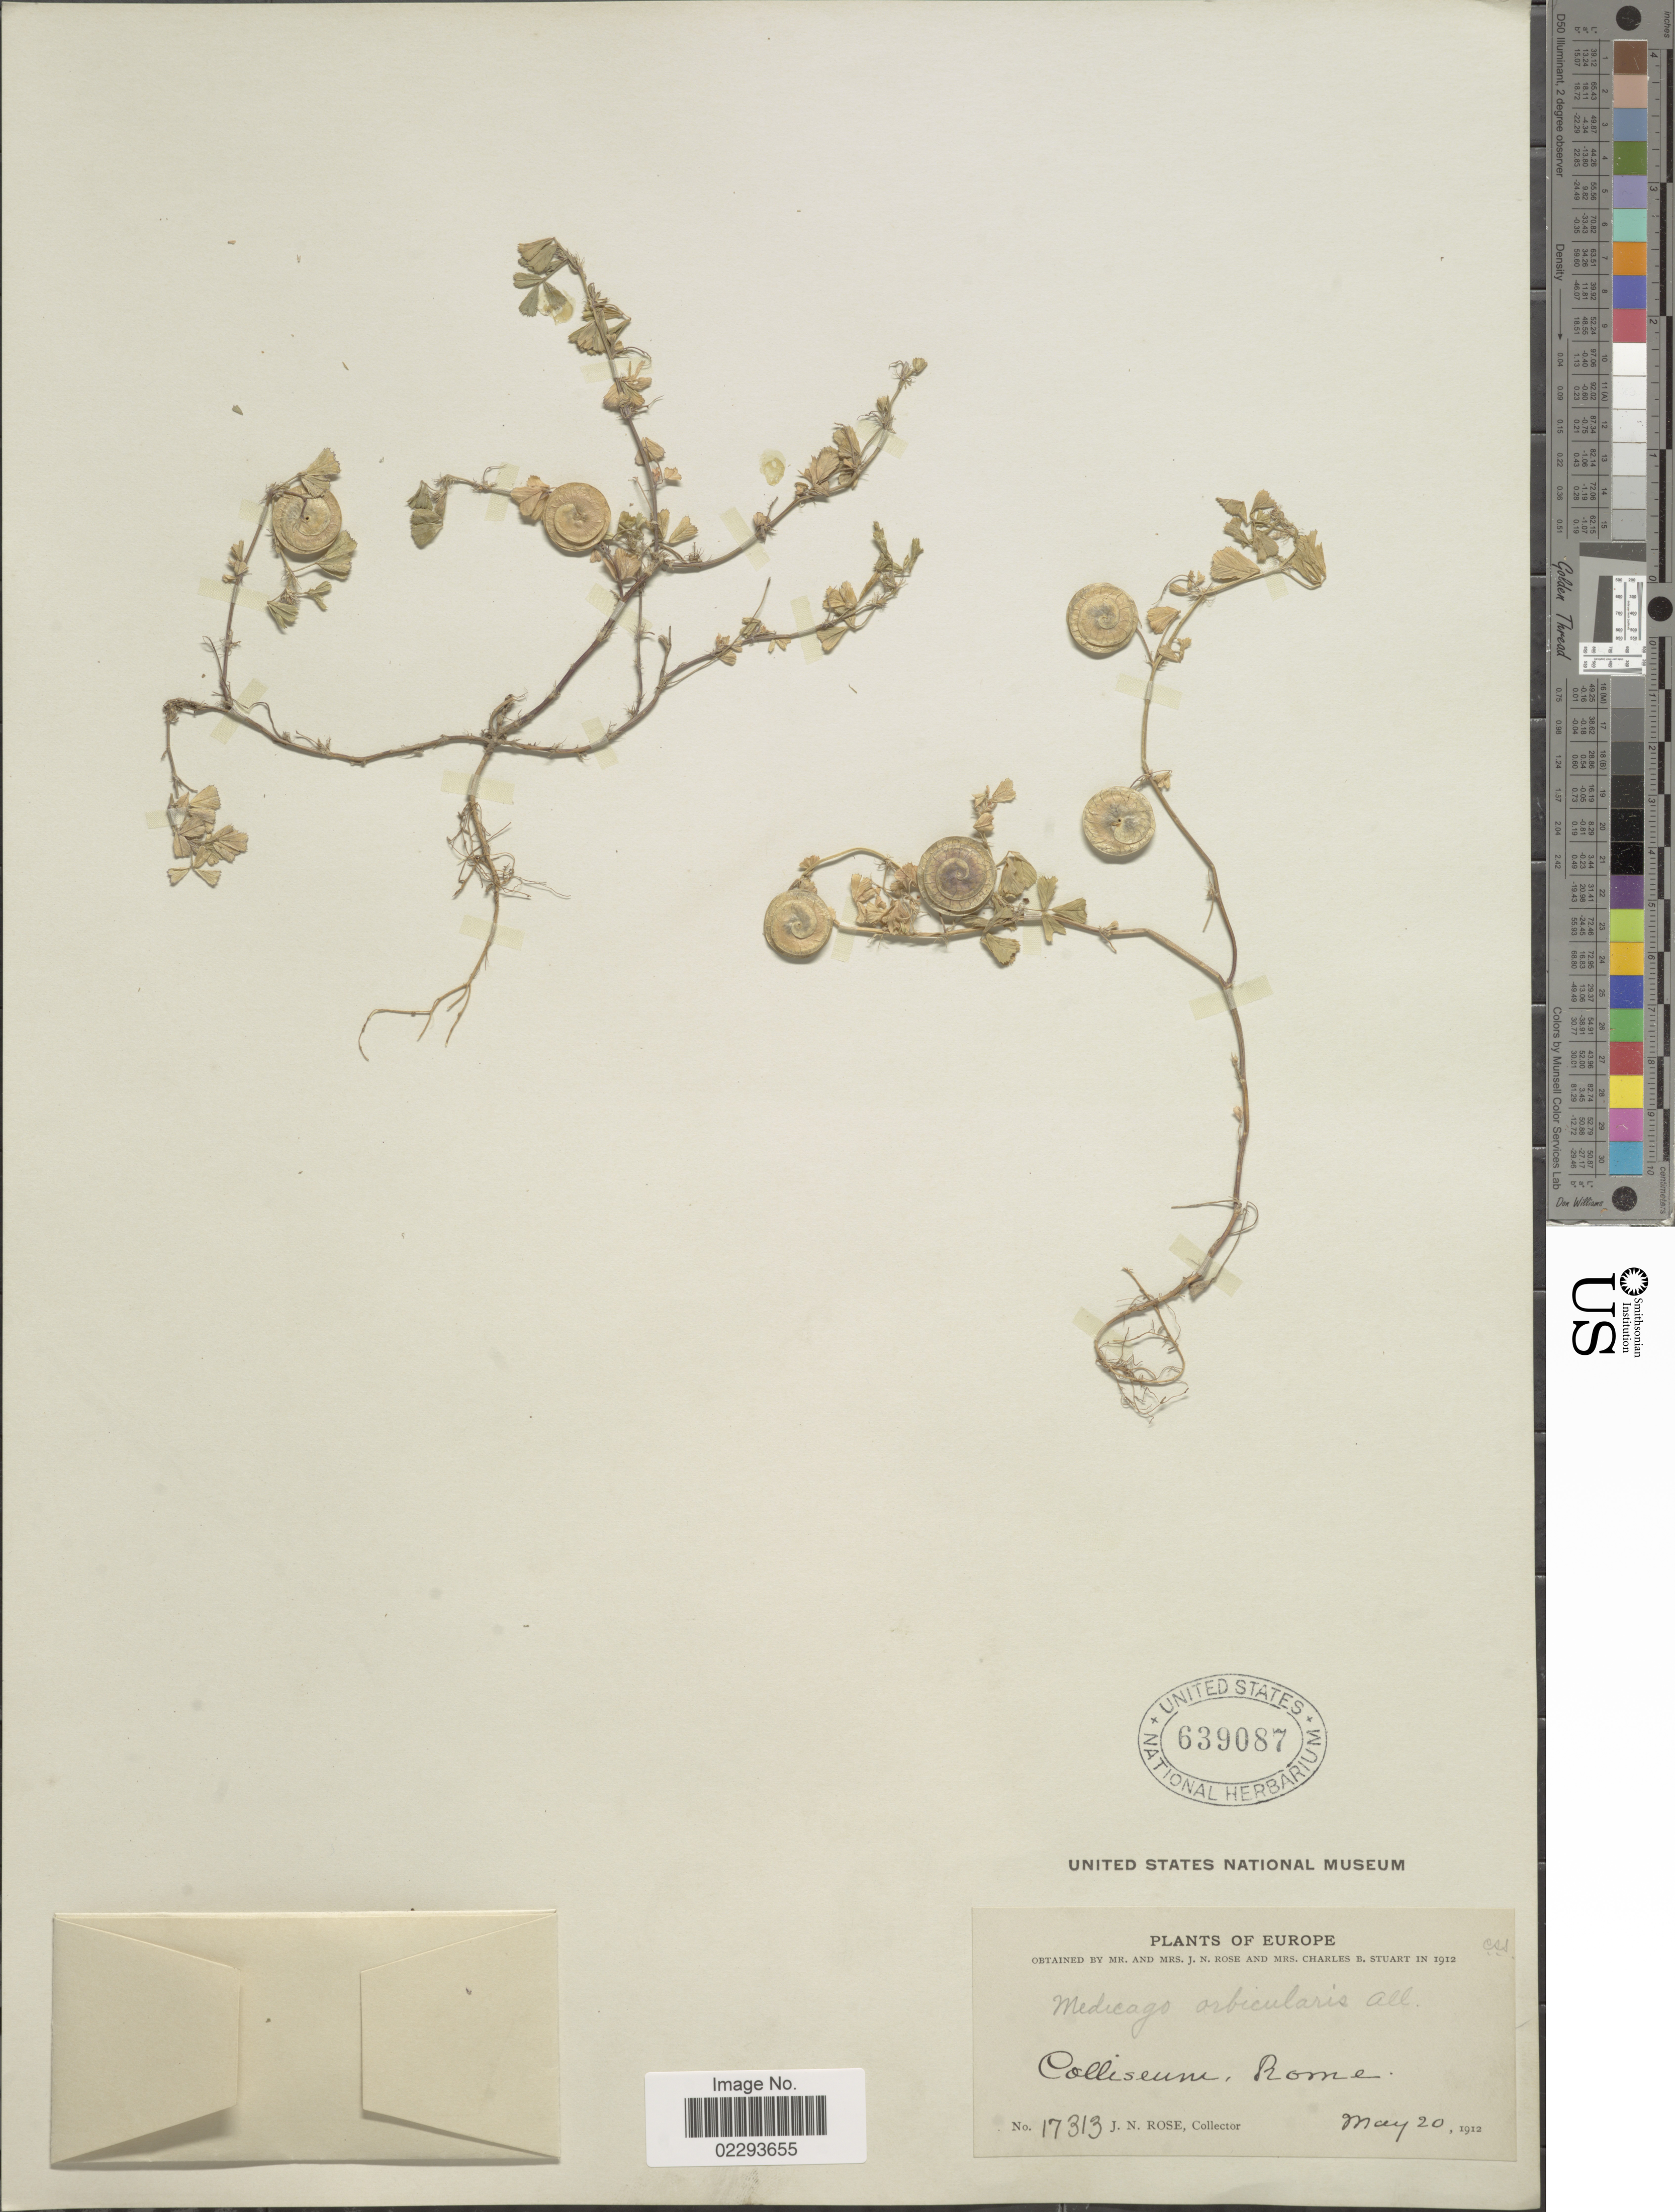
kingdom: Plantae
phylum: Tracheophyta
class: Magnoliopsida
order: Fabales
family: Fabaceae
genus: Medicago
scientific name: Medicago orbicularis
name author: (L.) Bartal.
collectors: J. N. Rose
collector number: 17313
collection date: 1912-05-20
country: Italy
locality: Colliseum, Rome.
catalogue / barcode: US 639087